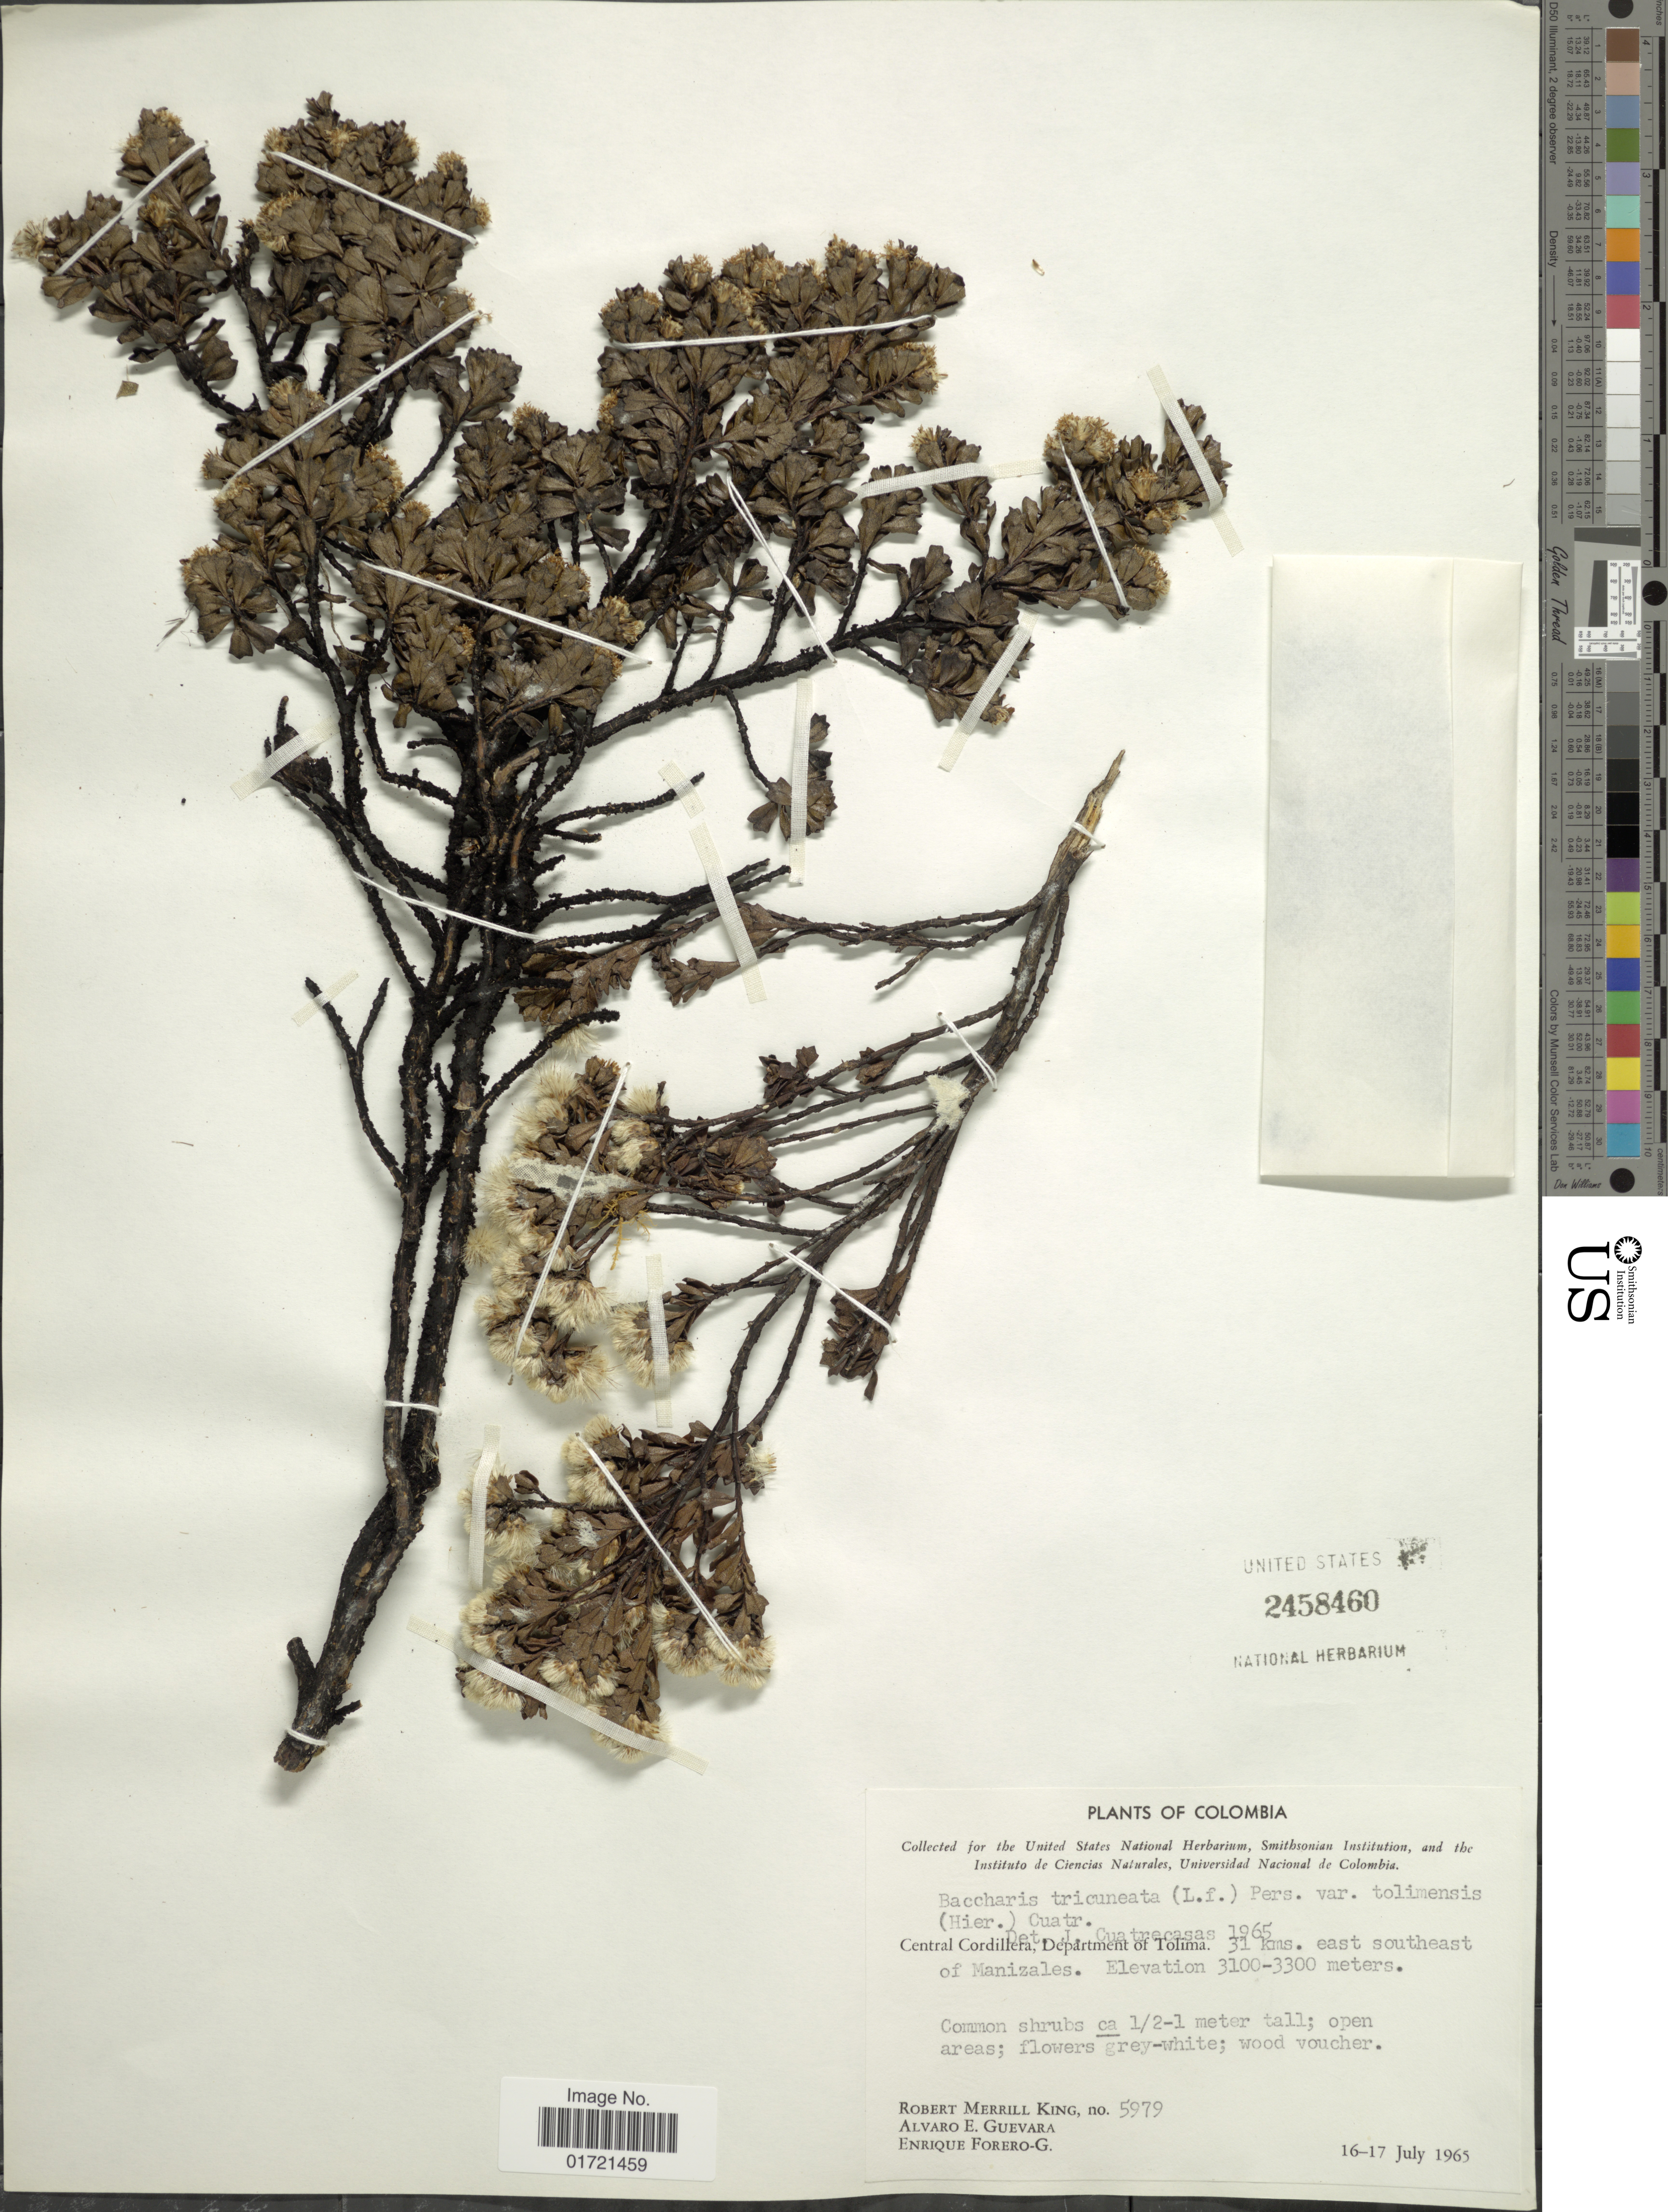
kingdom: Plantae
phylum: Tracheophyta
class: Magnoliopsida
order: Asterales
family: Asteraceae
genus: Baccharis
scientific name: Baccharis tricuneata var. tolimensis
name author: (Hieron.) Cuatrec.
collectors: R. M. King, A. E. Guevara & E. Forero G.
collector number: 5979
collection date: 1965-07-16/1965-09-17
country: Colombia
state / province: Tolima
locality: Central Cordillera. 31 kms. east souhteast of Manizales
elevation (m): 3100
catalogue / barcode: US 2458460